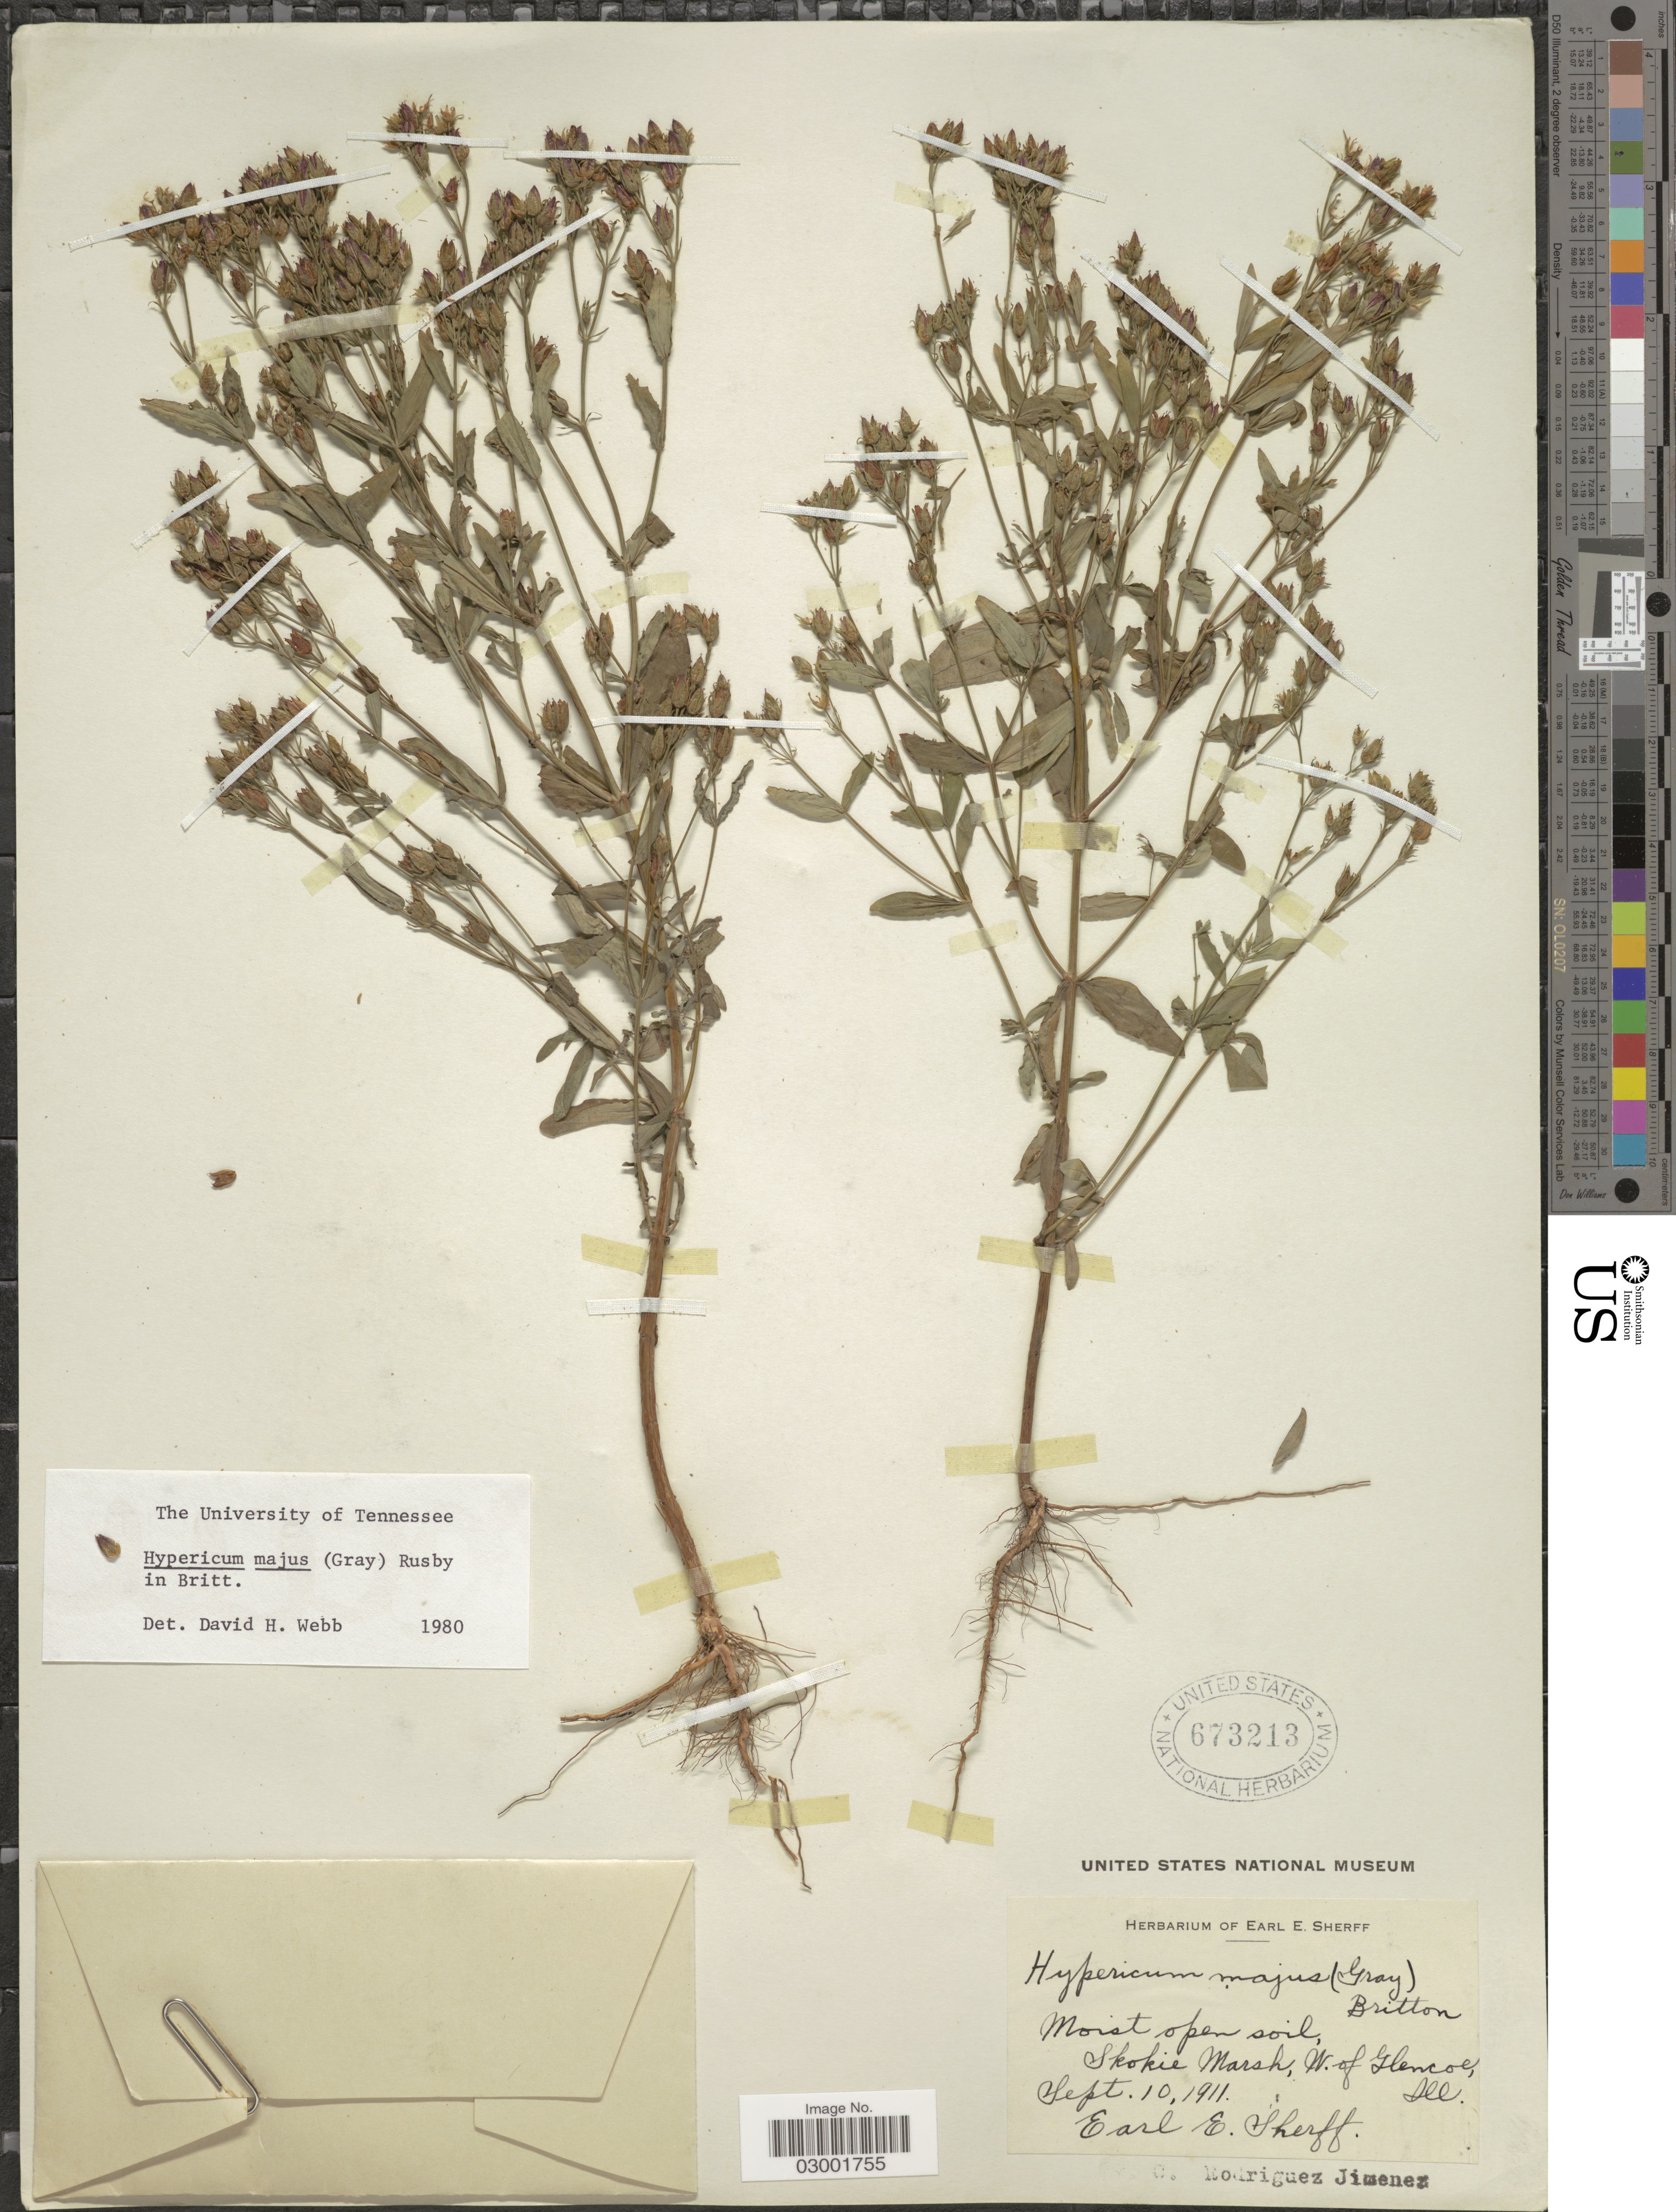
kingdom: Plantae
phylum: Tracheophyta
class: Magnoliopsida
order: Malpighiales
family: Hypericaceae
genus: Hypericum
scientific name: Hypericum majus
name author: (A. Gray) Britton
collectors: E. E. Sherff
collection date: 1911-09-10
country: United States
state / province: Illinois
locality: Skokie Marsh, W. of Glencoe, Ill.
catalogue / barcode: US 673213